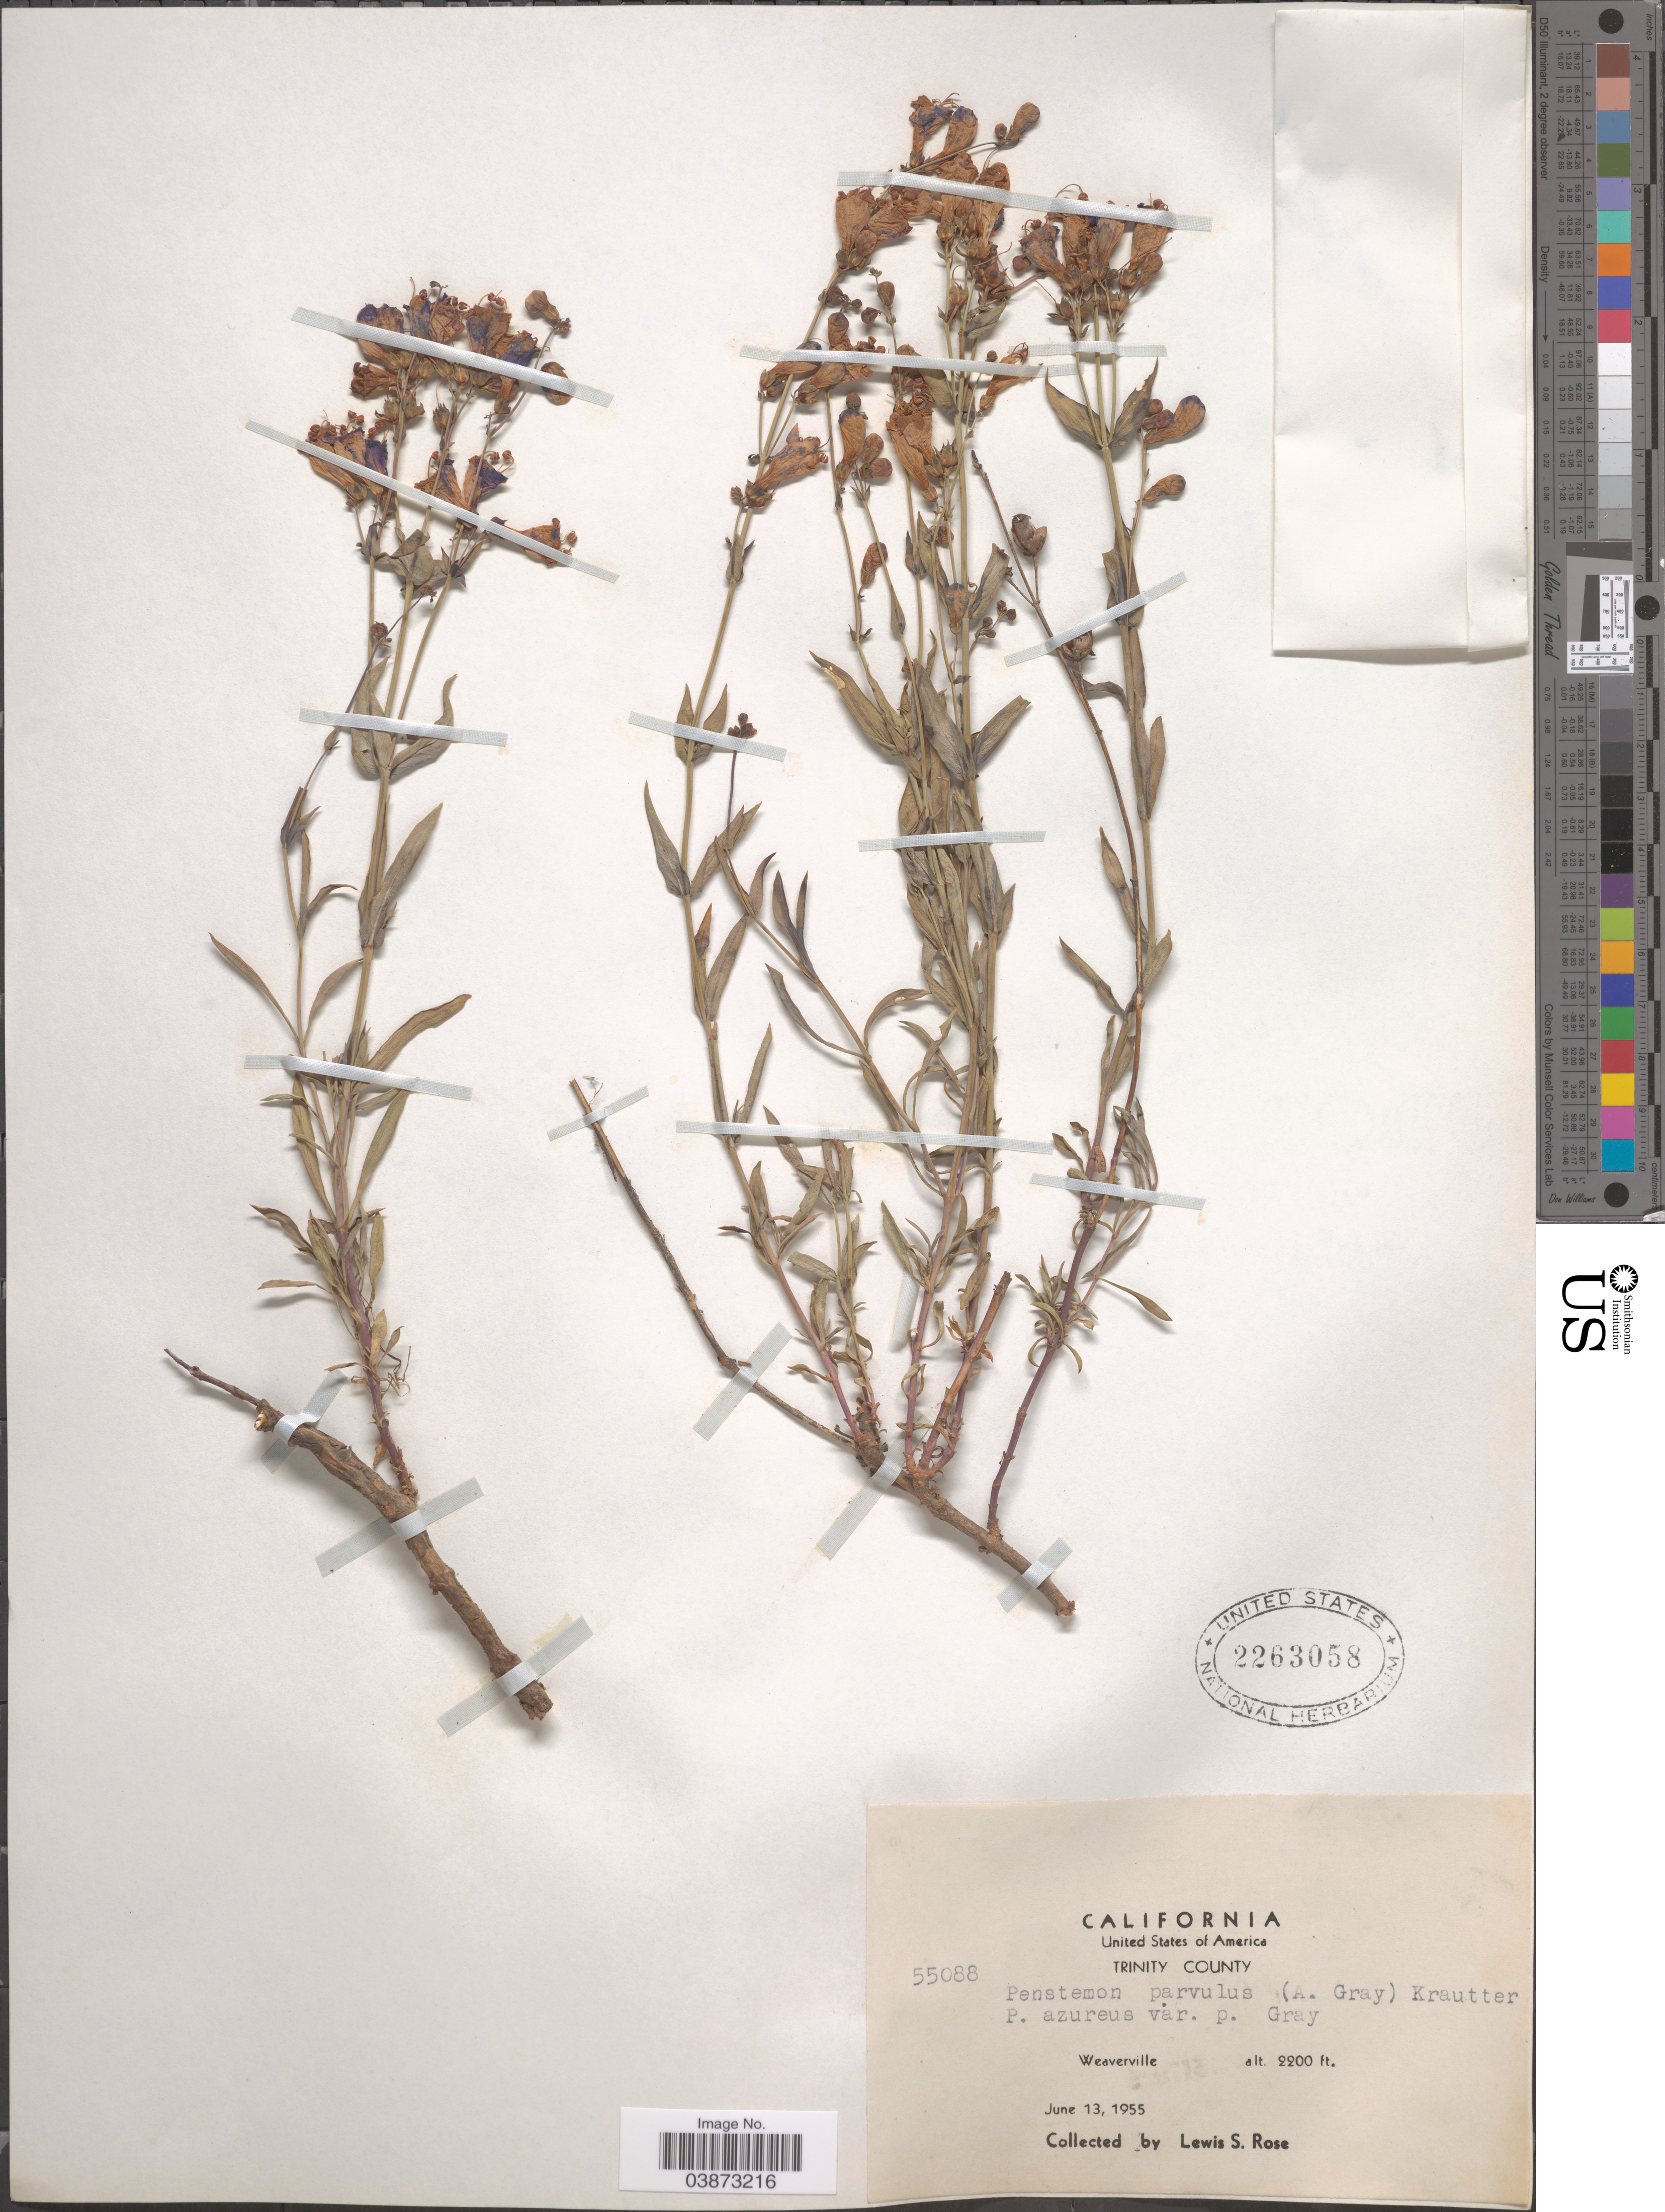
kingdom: Plantae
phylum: Tracheophyta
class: Magnoliopsida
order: Lamiales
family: Plantaginaceae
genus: Penstemon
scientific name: Penstemon azureus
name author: Benth.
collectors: L. S. Rose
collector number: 55088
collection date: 1955-06-13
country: United States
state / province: California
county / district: Trinity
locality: Trinity County. Weaverville.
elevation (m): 671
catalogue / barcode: US 2263058